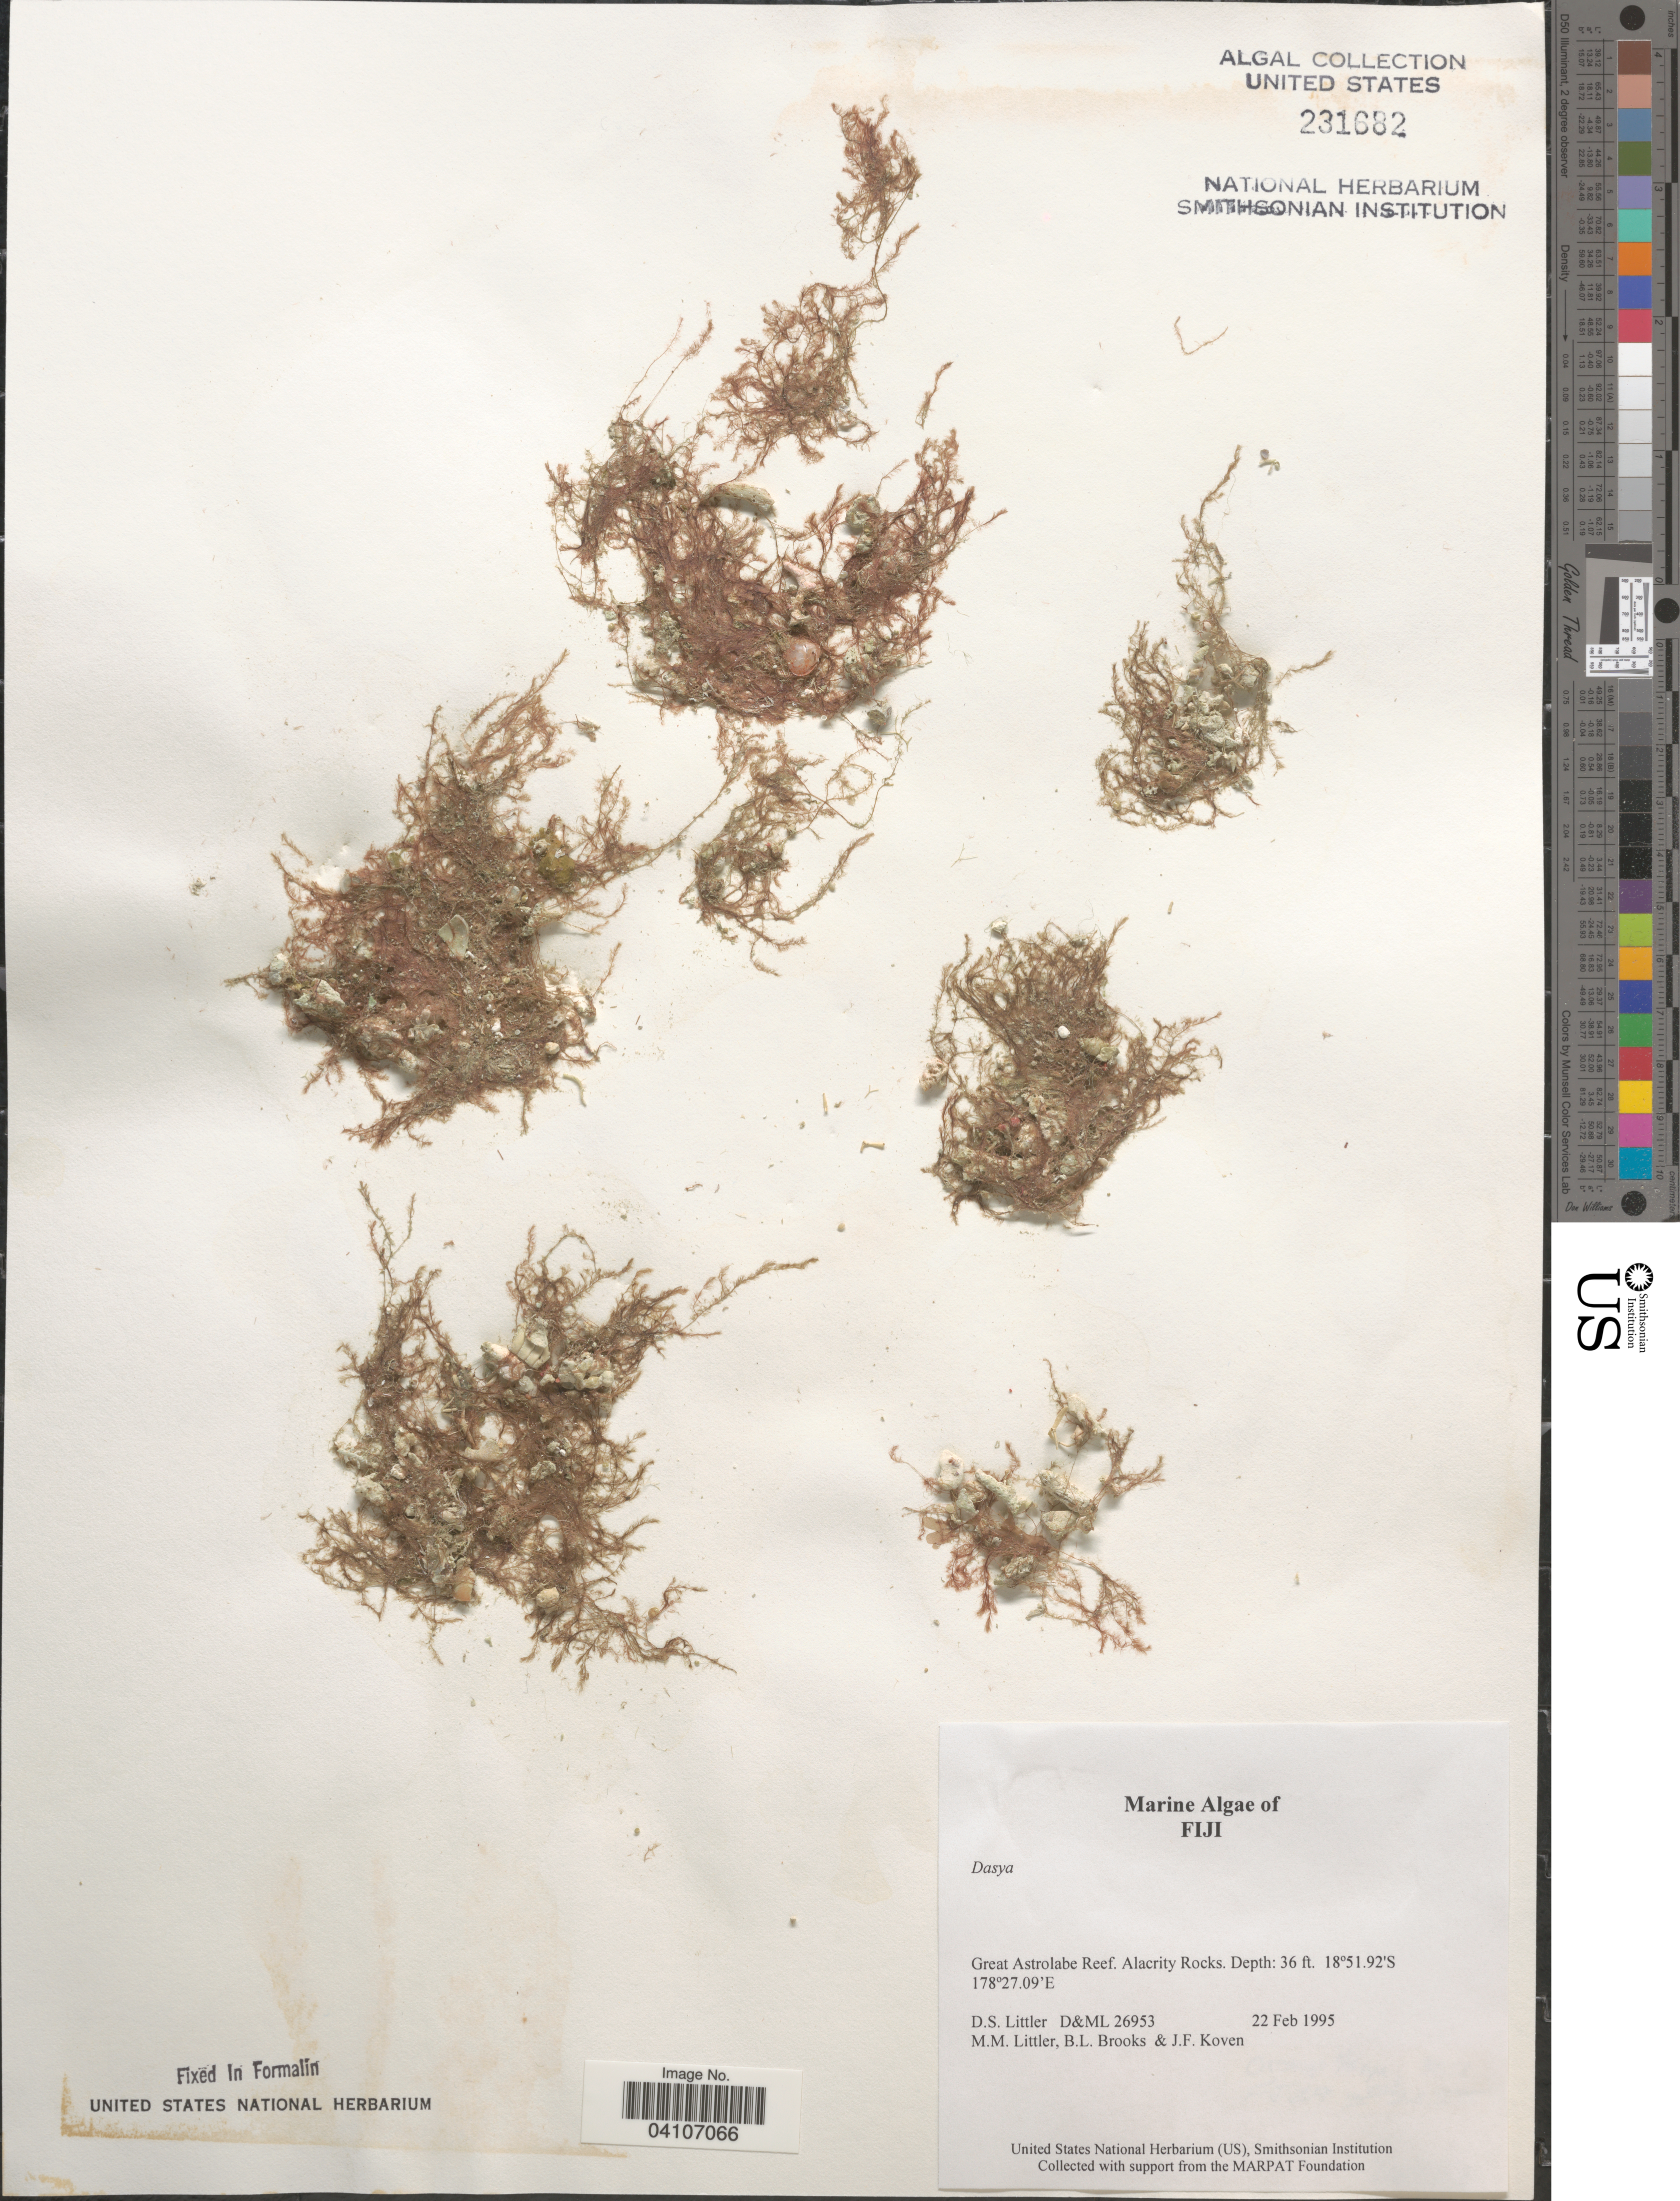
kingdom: Plantae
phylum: Rhodophyta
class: Florideophyceae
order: Ceramiales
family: Dasyaceae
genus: Dasya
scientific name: Dasya sp.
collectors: D. S. Littler, B. Brooks & J. Koven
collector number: D&ML26953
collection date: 1995-02-22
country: Fiji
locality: Great Astrolabe Reef. Alacrity Rocks.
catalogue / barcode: US 231682